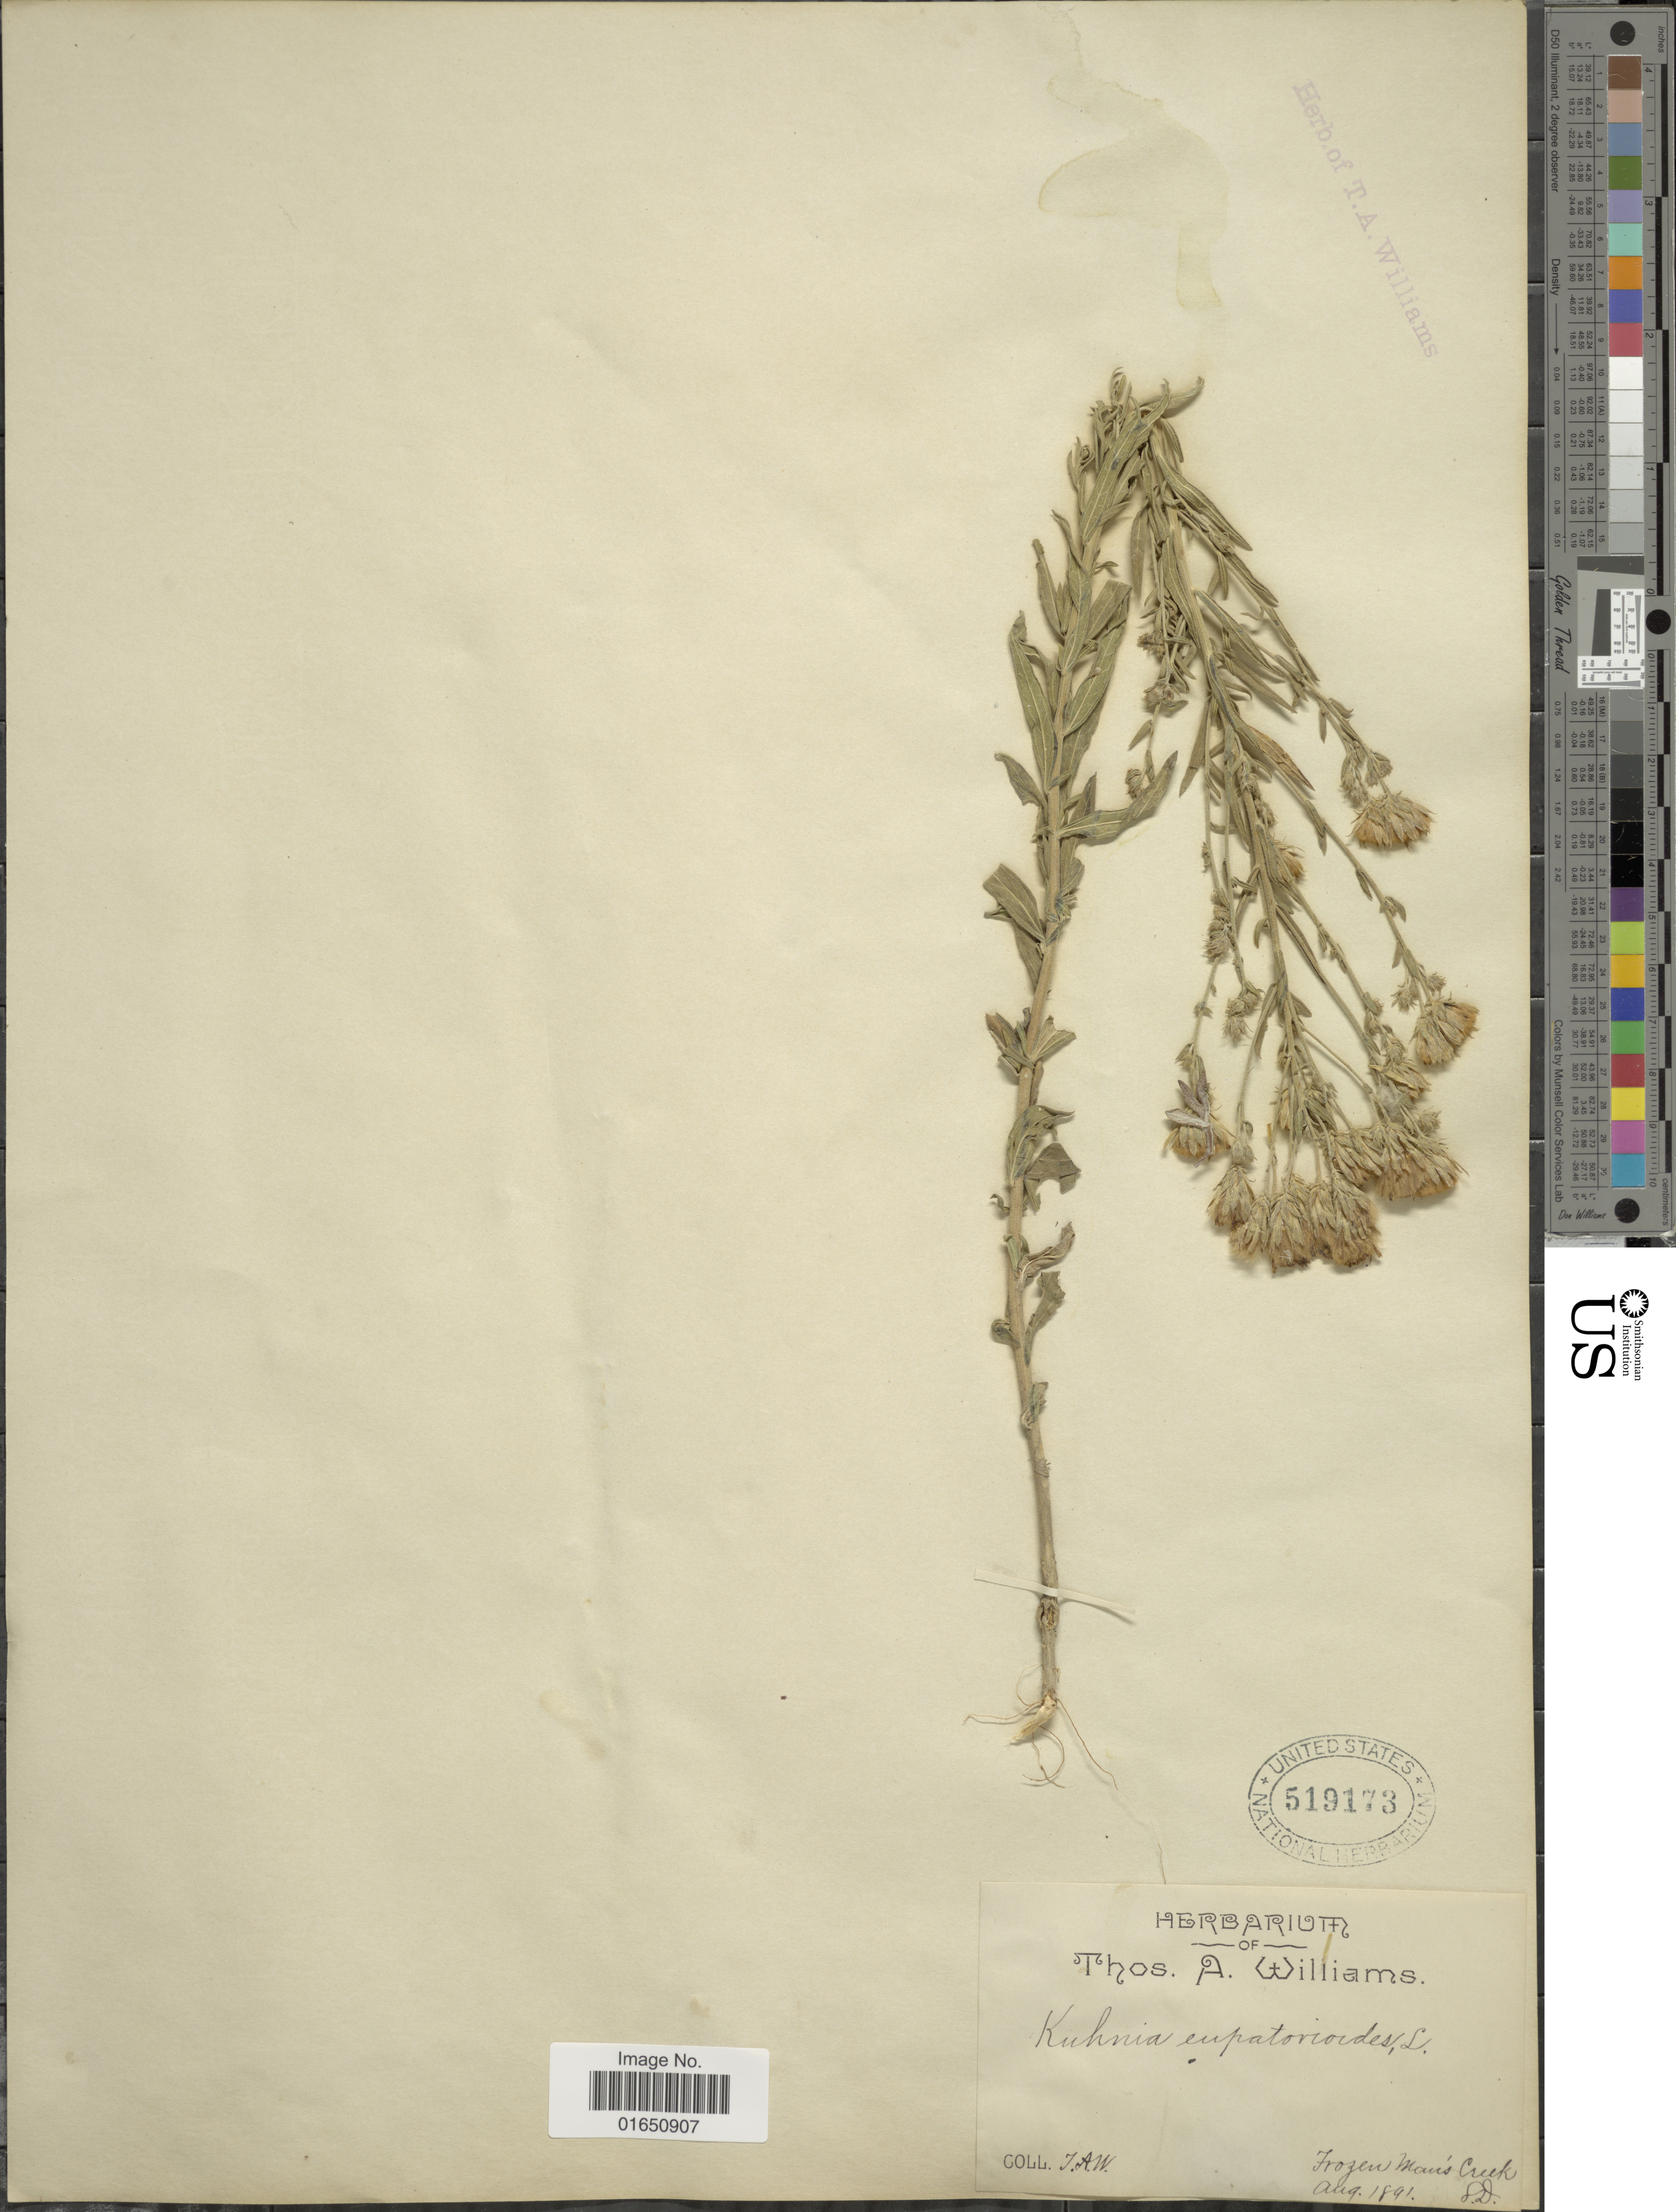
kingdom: Plantae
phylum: Tracheophyta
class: Magnoliopsida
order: Asterales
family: Asteraceae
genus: Brickellia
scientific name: Brickellia eupatorioides var. corymbulosa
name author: (Torr. & A. Gray) Shinners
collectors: T. A. Williams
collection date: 1891-08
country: United States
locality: Frozen Man's Creek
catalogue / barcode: US 519173